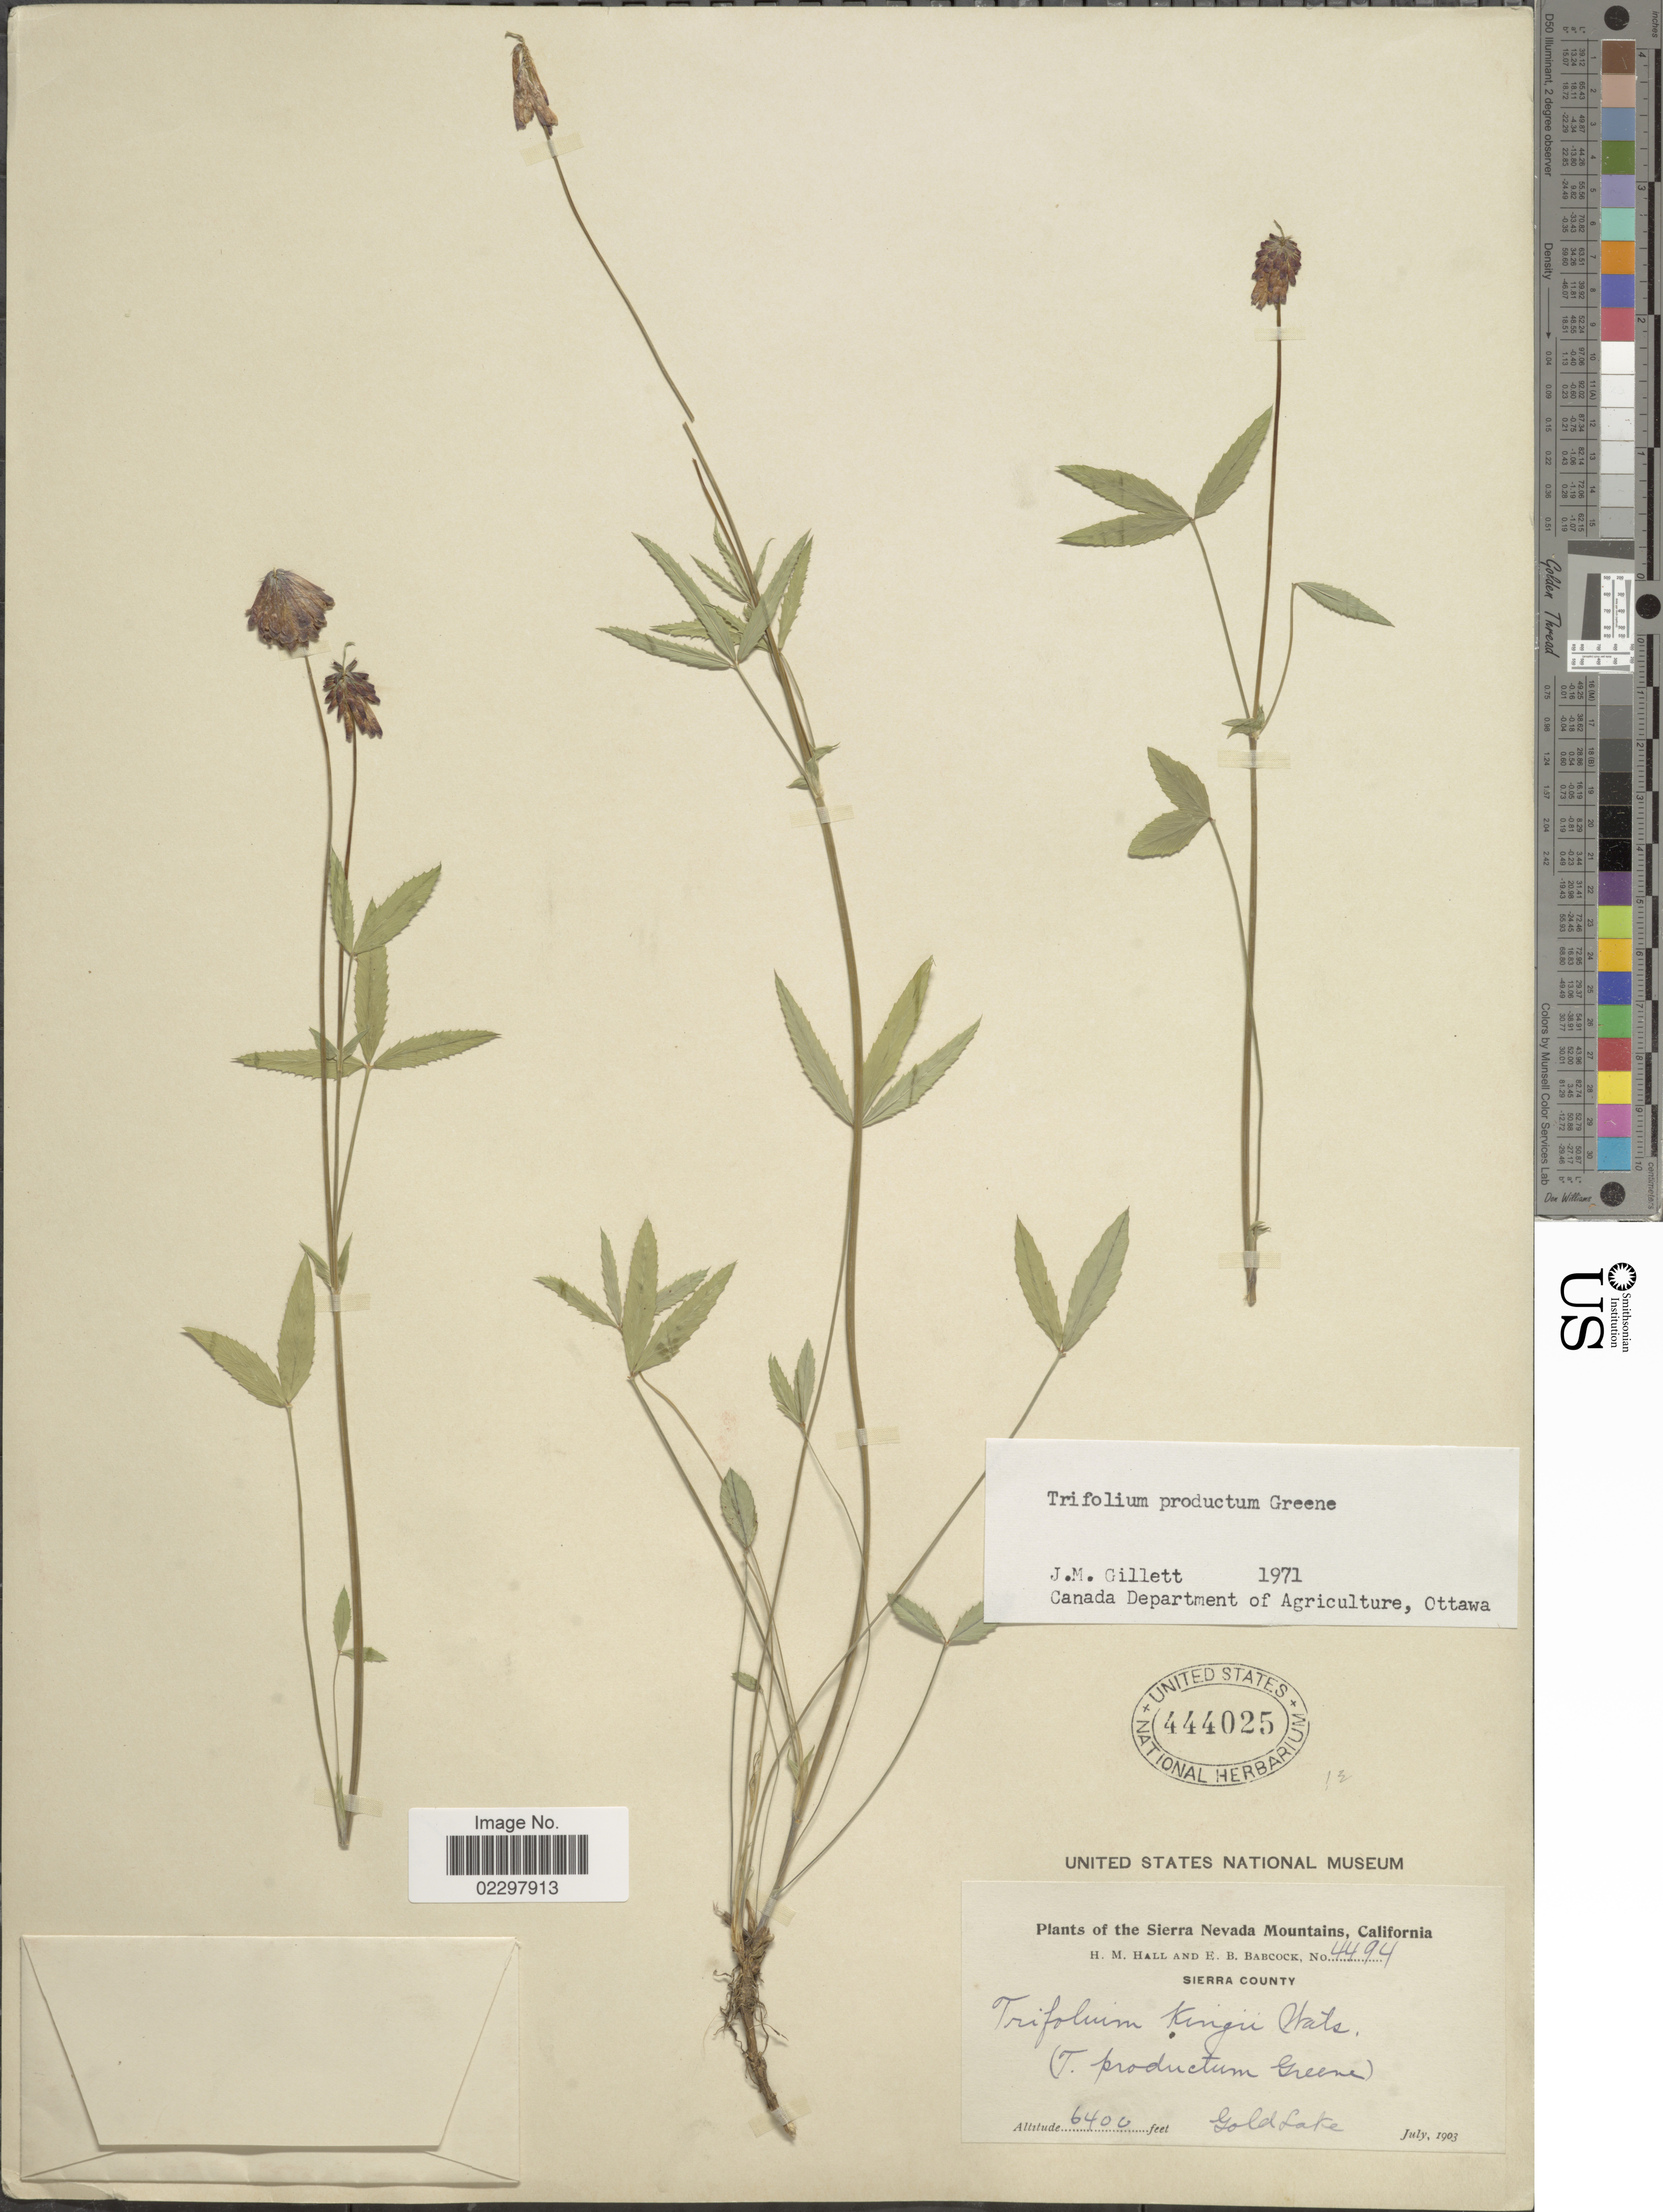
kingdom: Plantae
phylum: Tracheophyta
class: Magnoliopsida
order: Fabales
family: Fabaceae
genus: Trifolium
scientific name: Trifolium productum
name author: Greene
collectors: H. M. Hall & E. B. Babcock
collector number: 4494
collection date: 1903-07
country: United States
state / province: California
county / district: Sierra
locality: Sierra Nevada Mountains, Sierra County, Gold Lake.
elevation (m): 1951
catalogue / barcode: US 444025